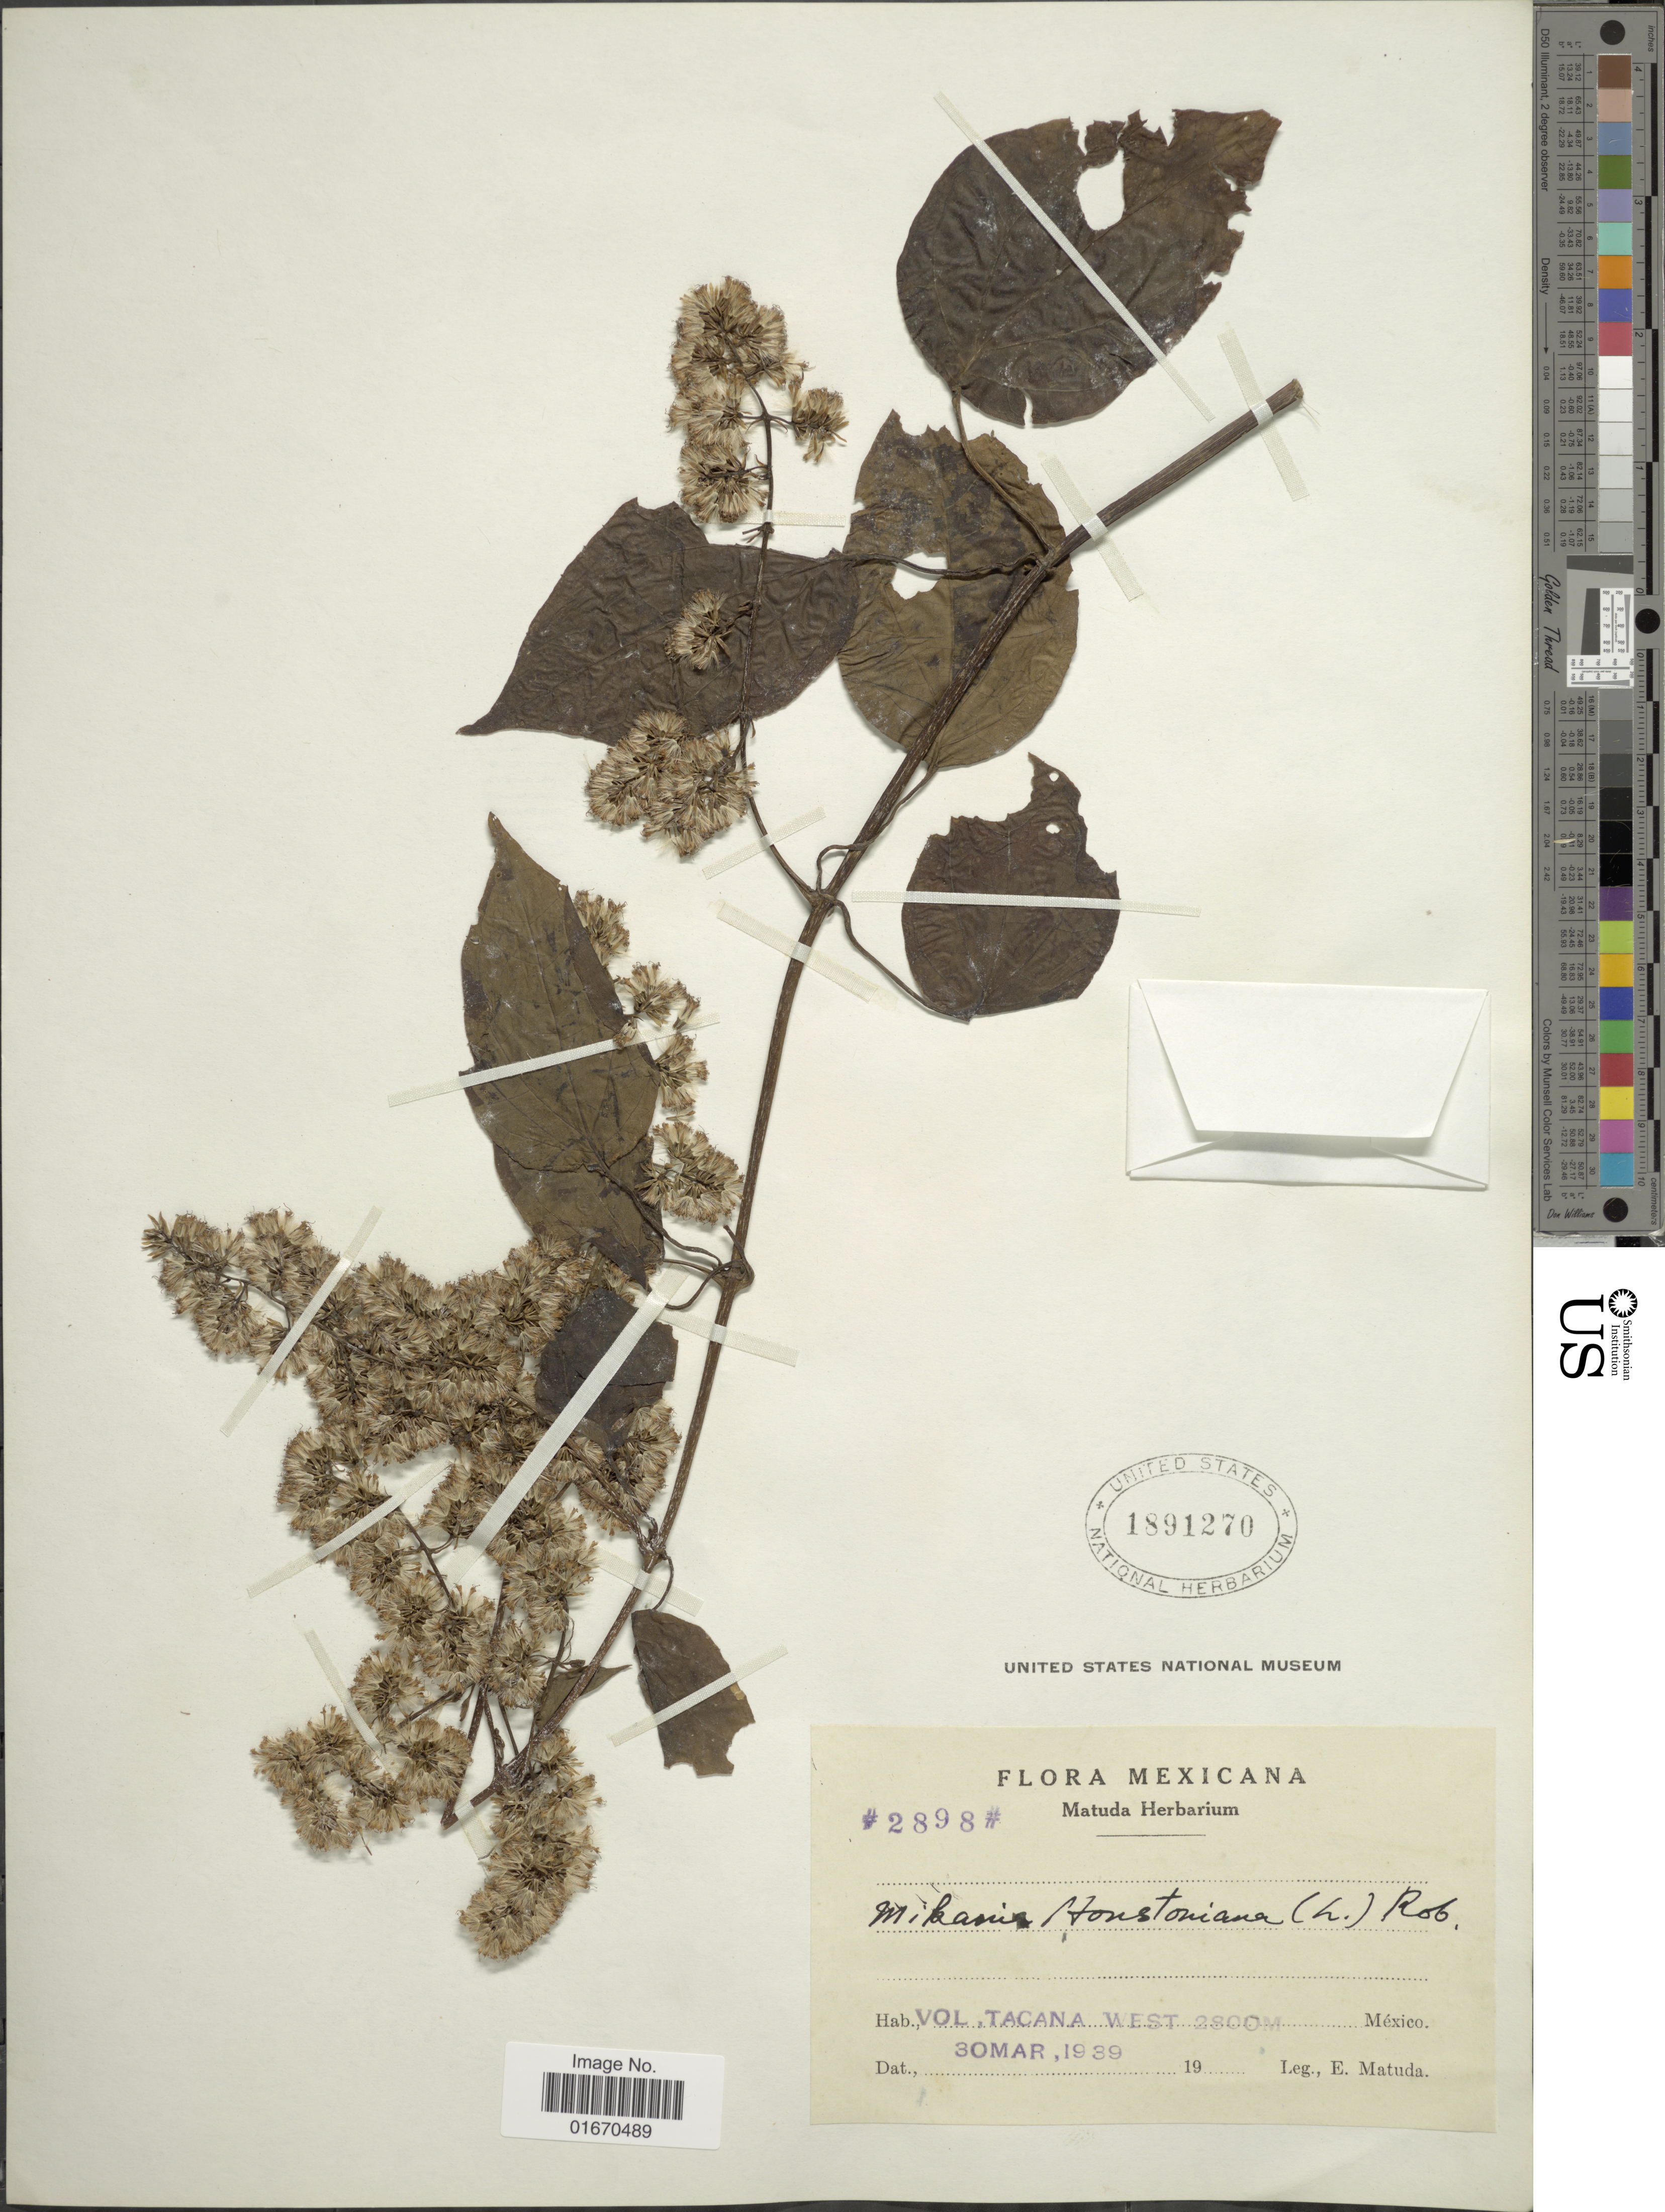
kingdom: Plantae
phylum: Tracheophyta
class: Magnoliopsida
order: Asterales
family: Asteraceae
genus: Mikania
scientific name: Mikania hookeriana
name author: DC.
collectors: E. Matuda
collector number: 2898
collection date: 1939-03-30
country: Mexico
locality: Vol. Tacana West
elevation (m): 2800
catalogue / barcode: US 1891270